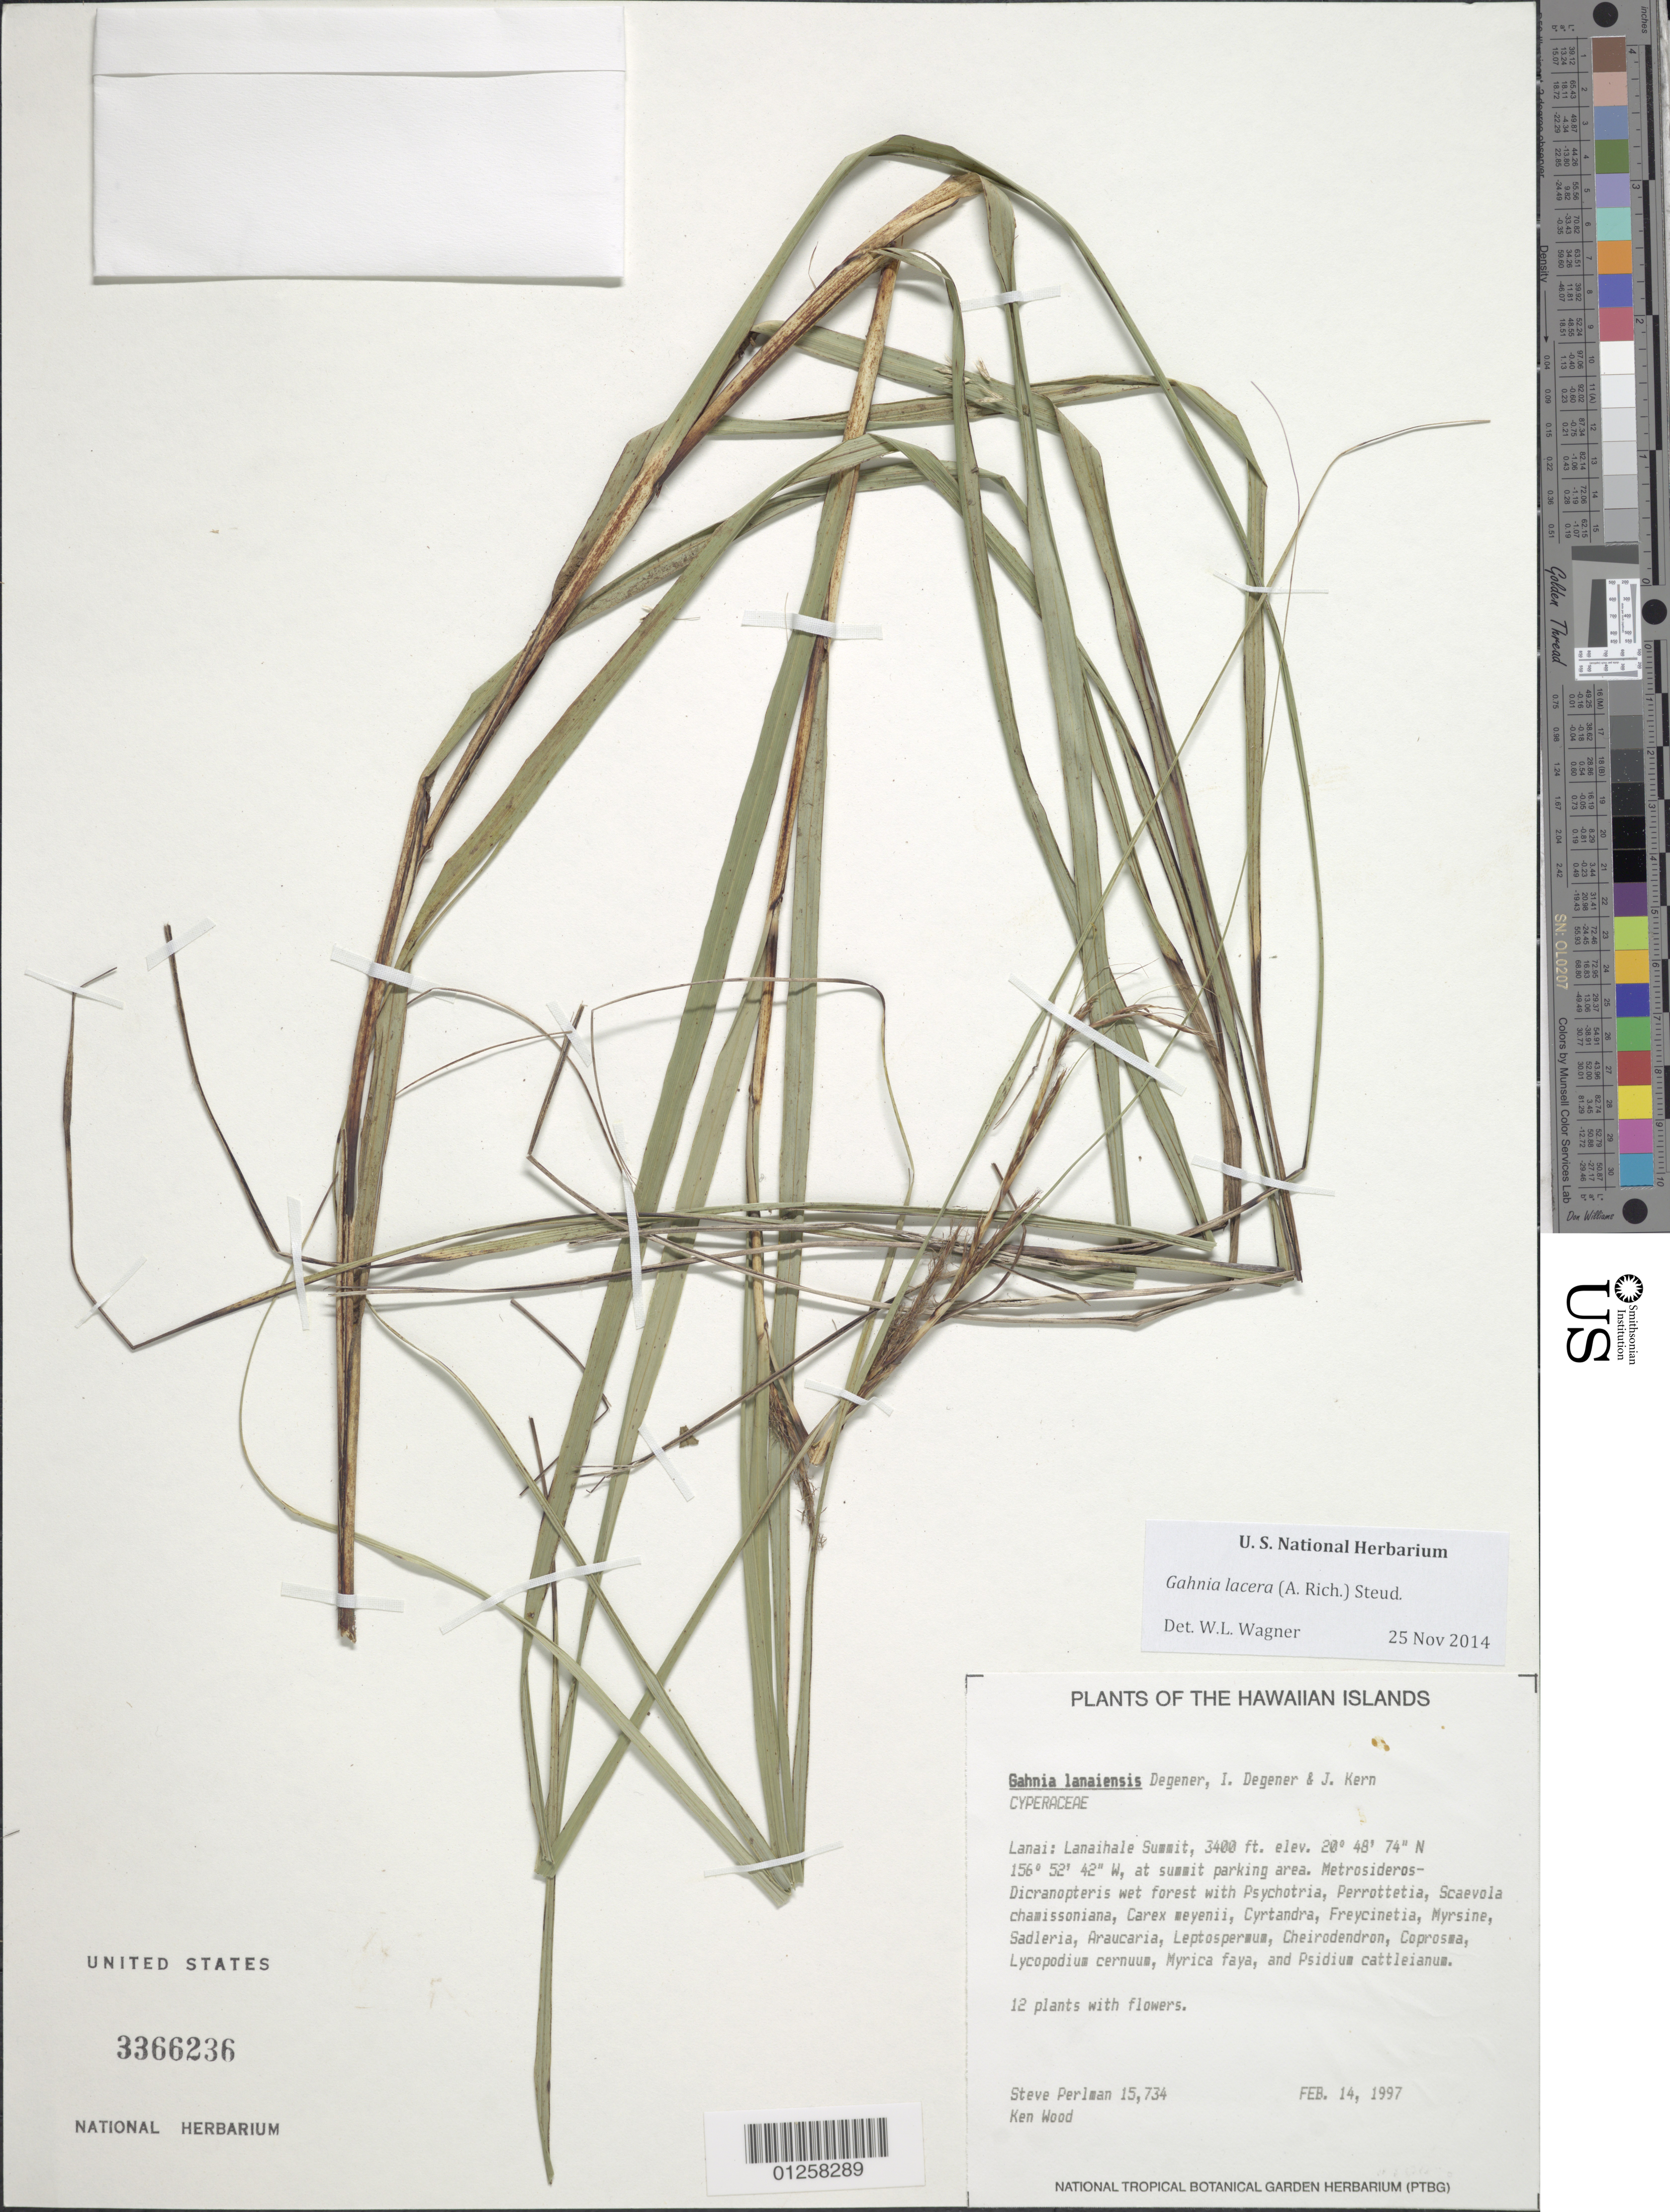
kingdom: Plantae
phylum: Tracheophyta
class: Liliopsida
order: Poales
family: Cyperaceae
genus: Gahnia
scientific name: Gahnia lacera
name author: (R. Lesson ex A. Rich.) Steud.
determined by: Wagner, W. L., (BOT), Smithsonian Institution - National Museum of Natural History (UNITED STATES)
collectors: S. P. Perlman & K. Wood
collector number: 15734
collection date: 1997-02-14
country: United States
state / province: Hawaii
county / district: Maui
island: Lana'i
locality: Lanaihale Summit.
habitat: Wet forest.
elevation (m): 1036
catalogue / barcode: US 3366236